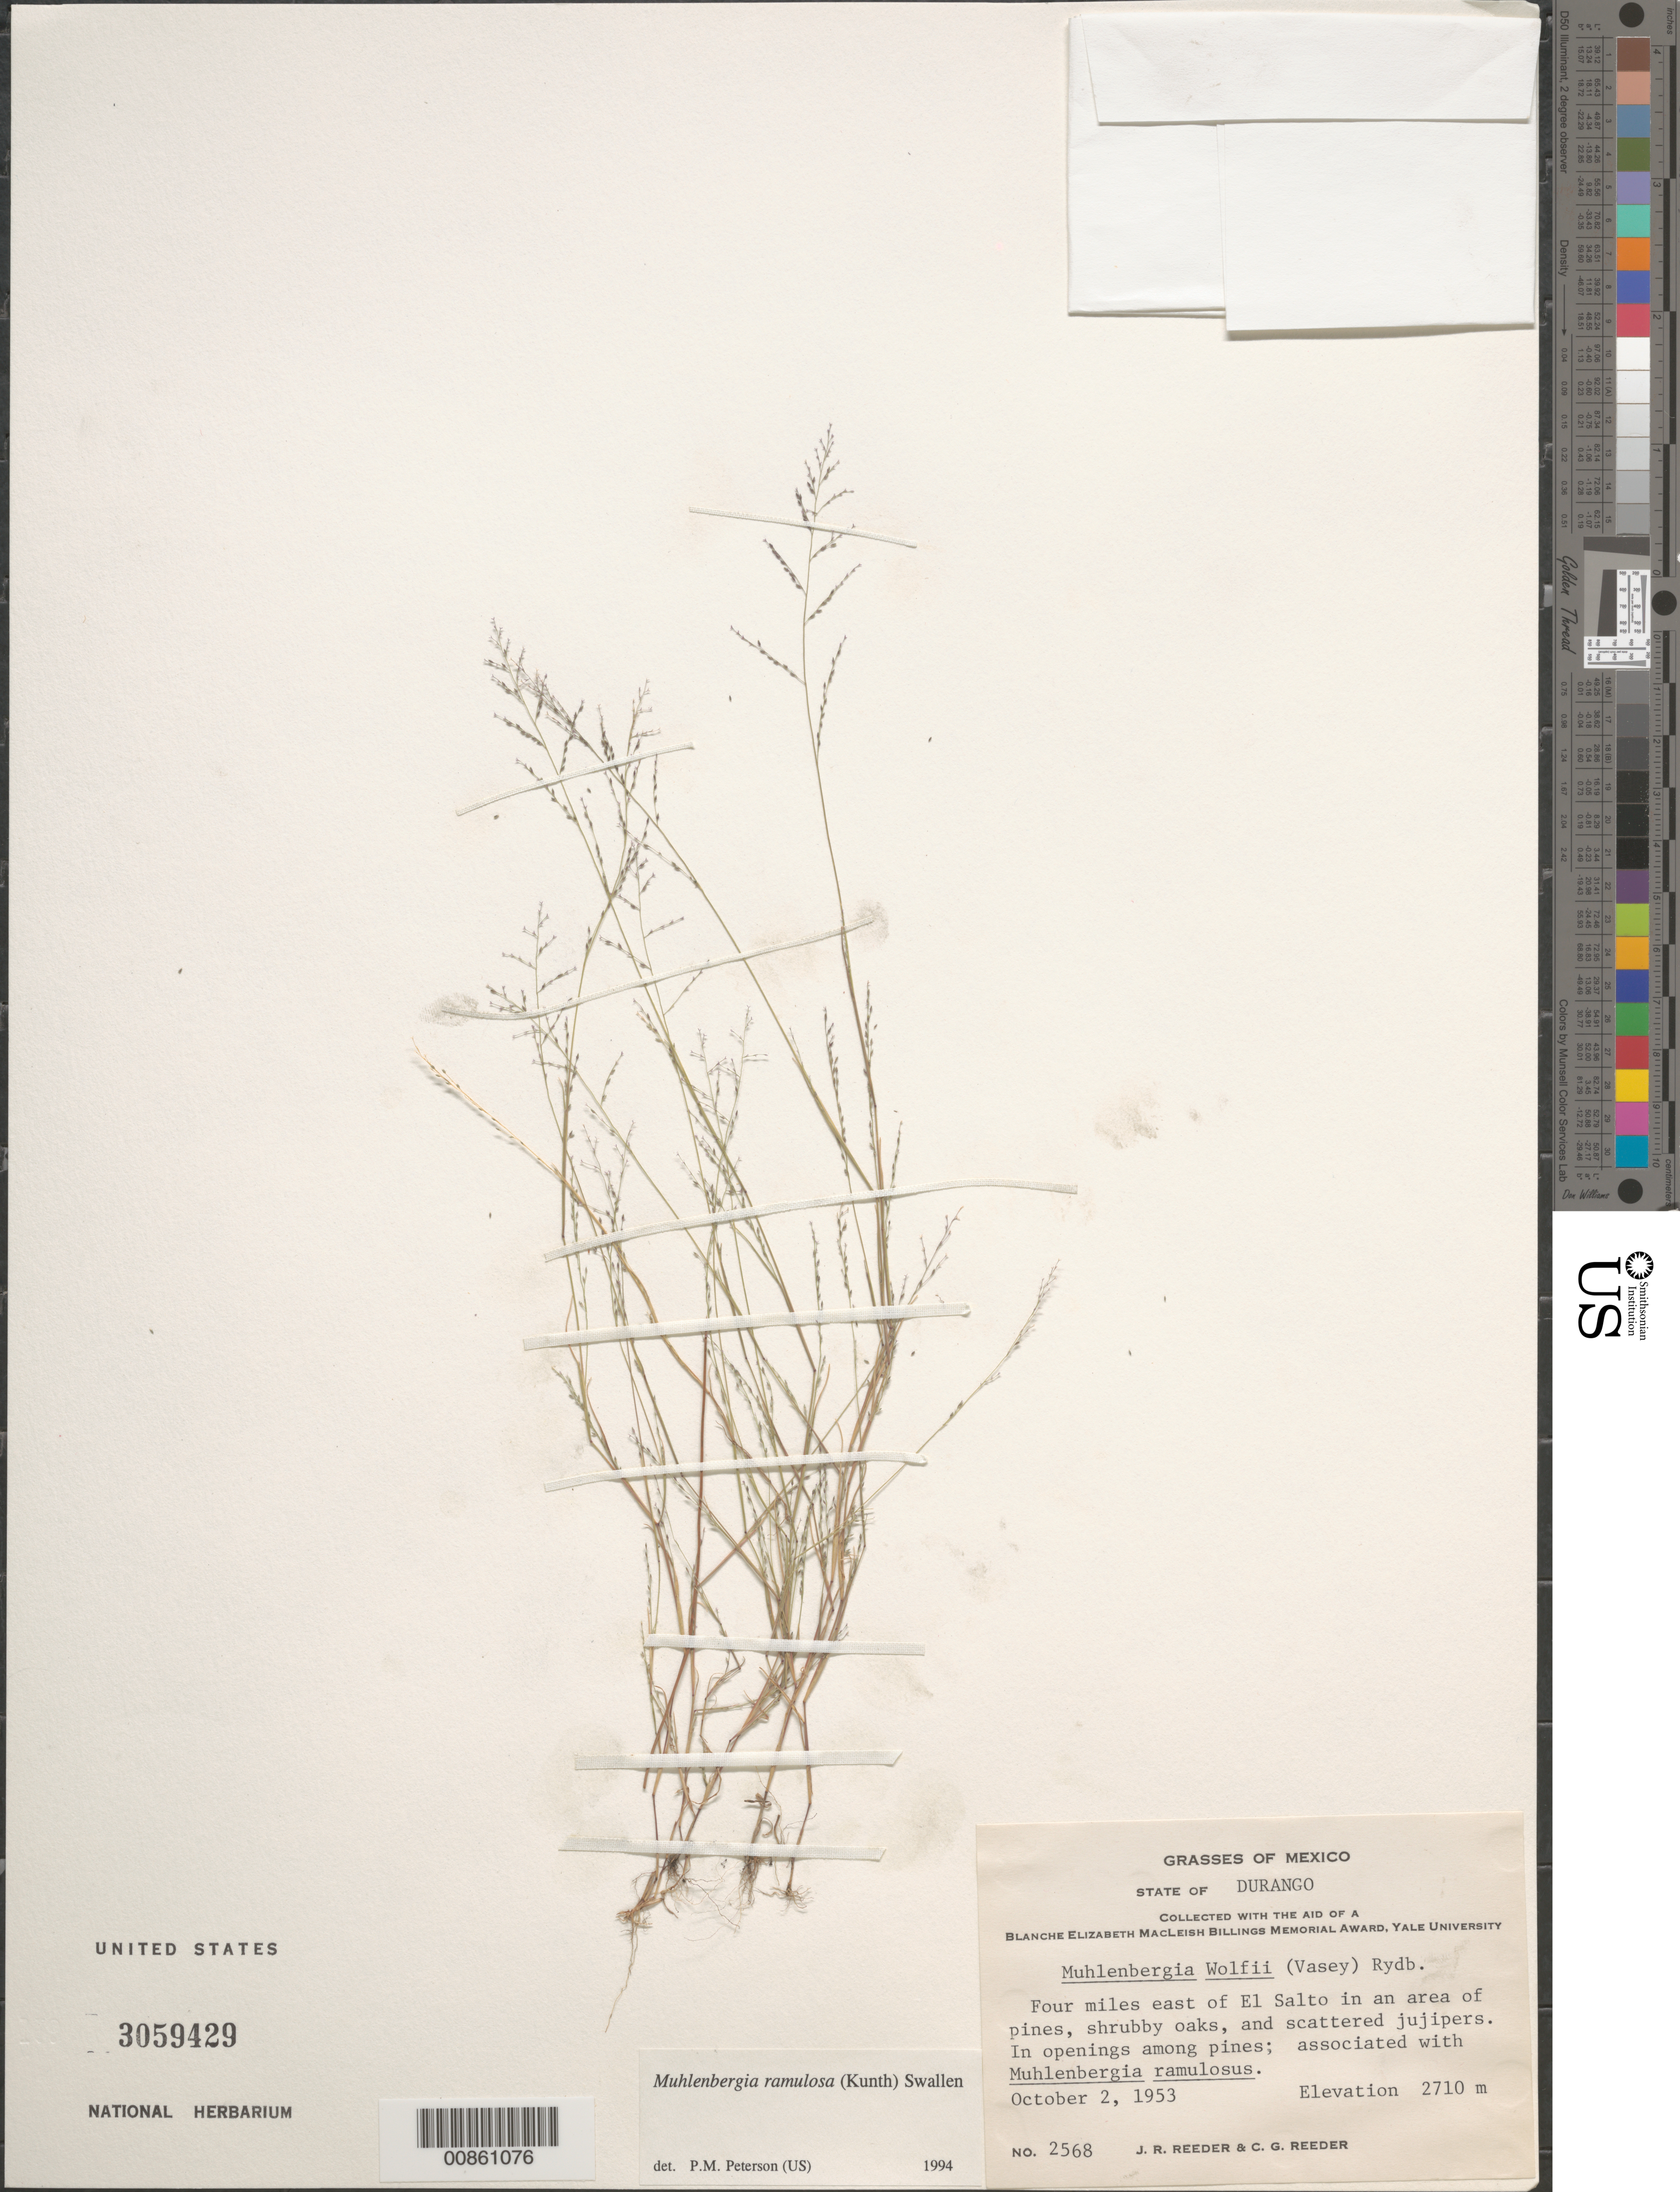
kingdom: Plantae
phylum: Tracheophyta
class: Liliopsida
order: Poales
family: Poaceae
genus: Muhlenbergia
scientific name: Muhlenbergia ramulosa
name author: (Kunth) Swallen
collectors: J. R. Reeder & C. G. Reeder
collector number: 2568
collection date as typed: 02 Oct 1953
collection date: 1953-10-02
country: Mexico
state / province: Durango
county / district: Pueblo Nuevo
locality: About 3 mi E of El Salto, mpio Pueblo Nuevo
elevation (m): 2940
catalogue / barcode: US 3059429